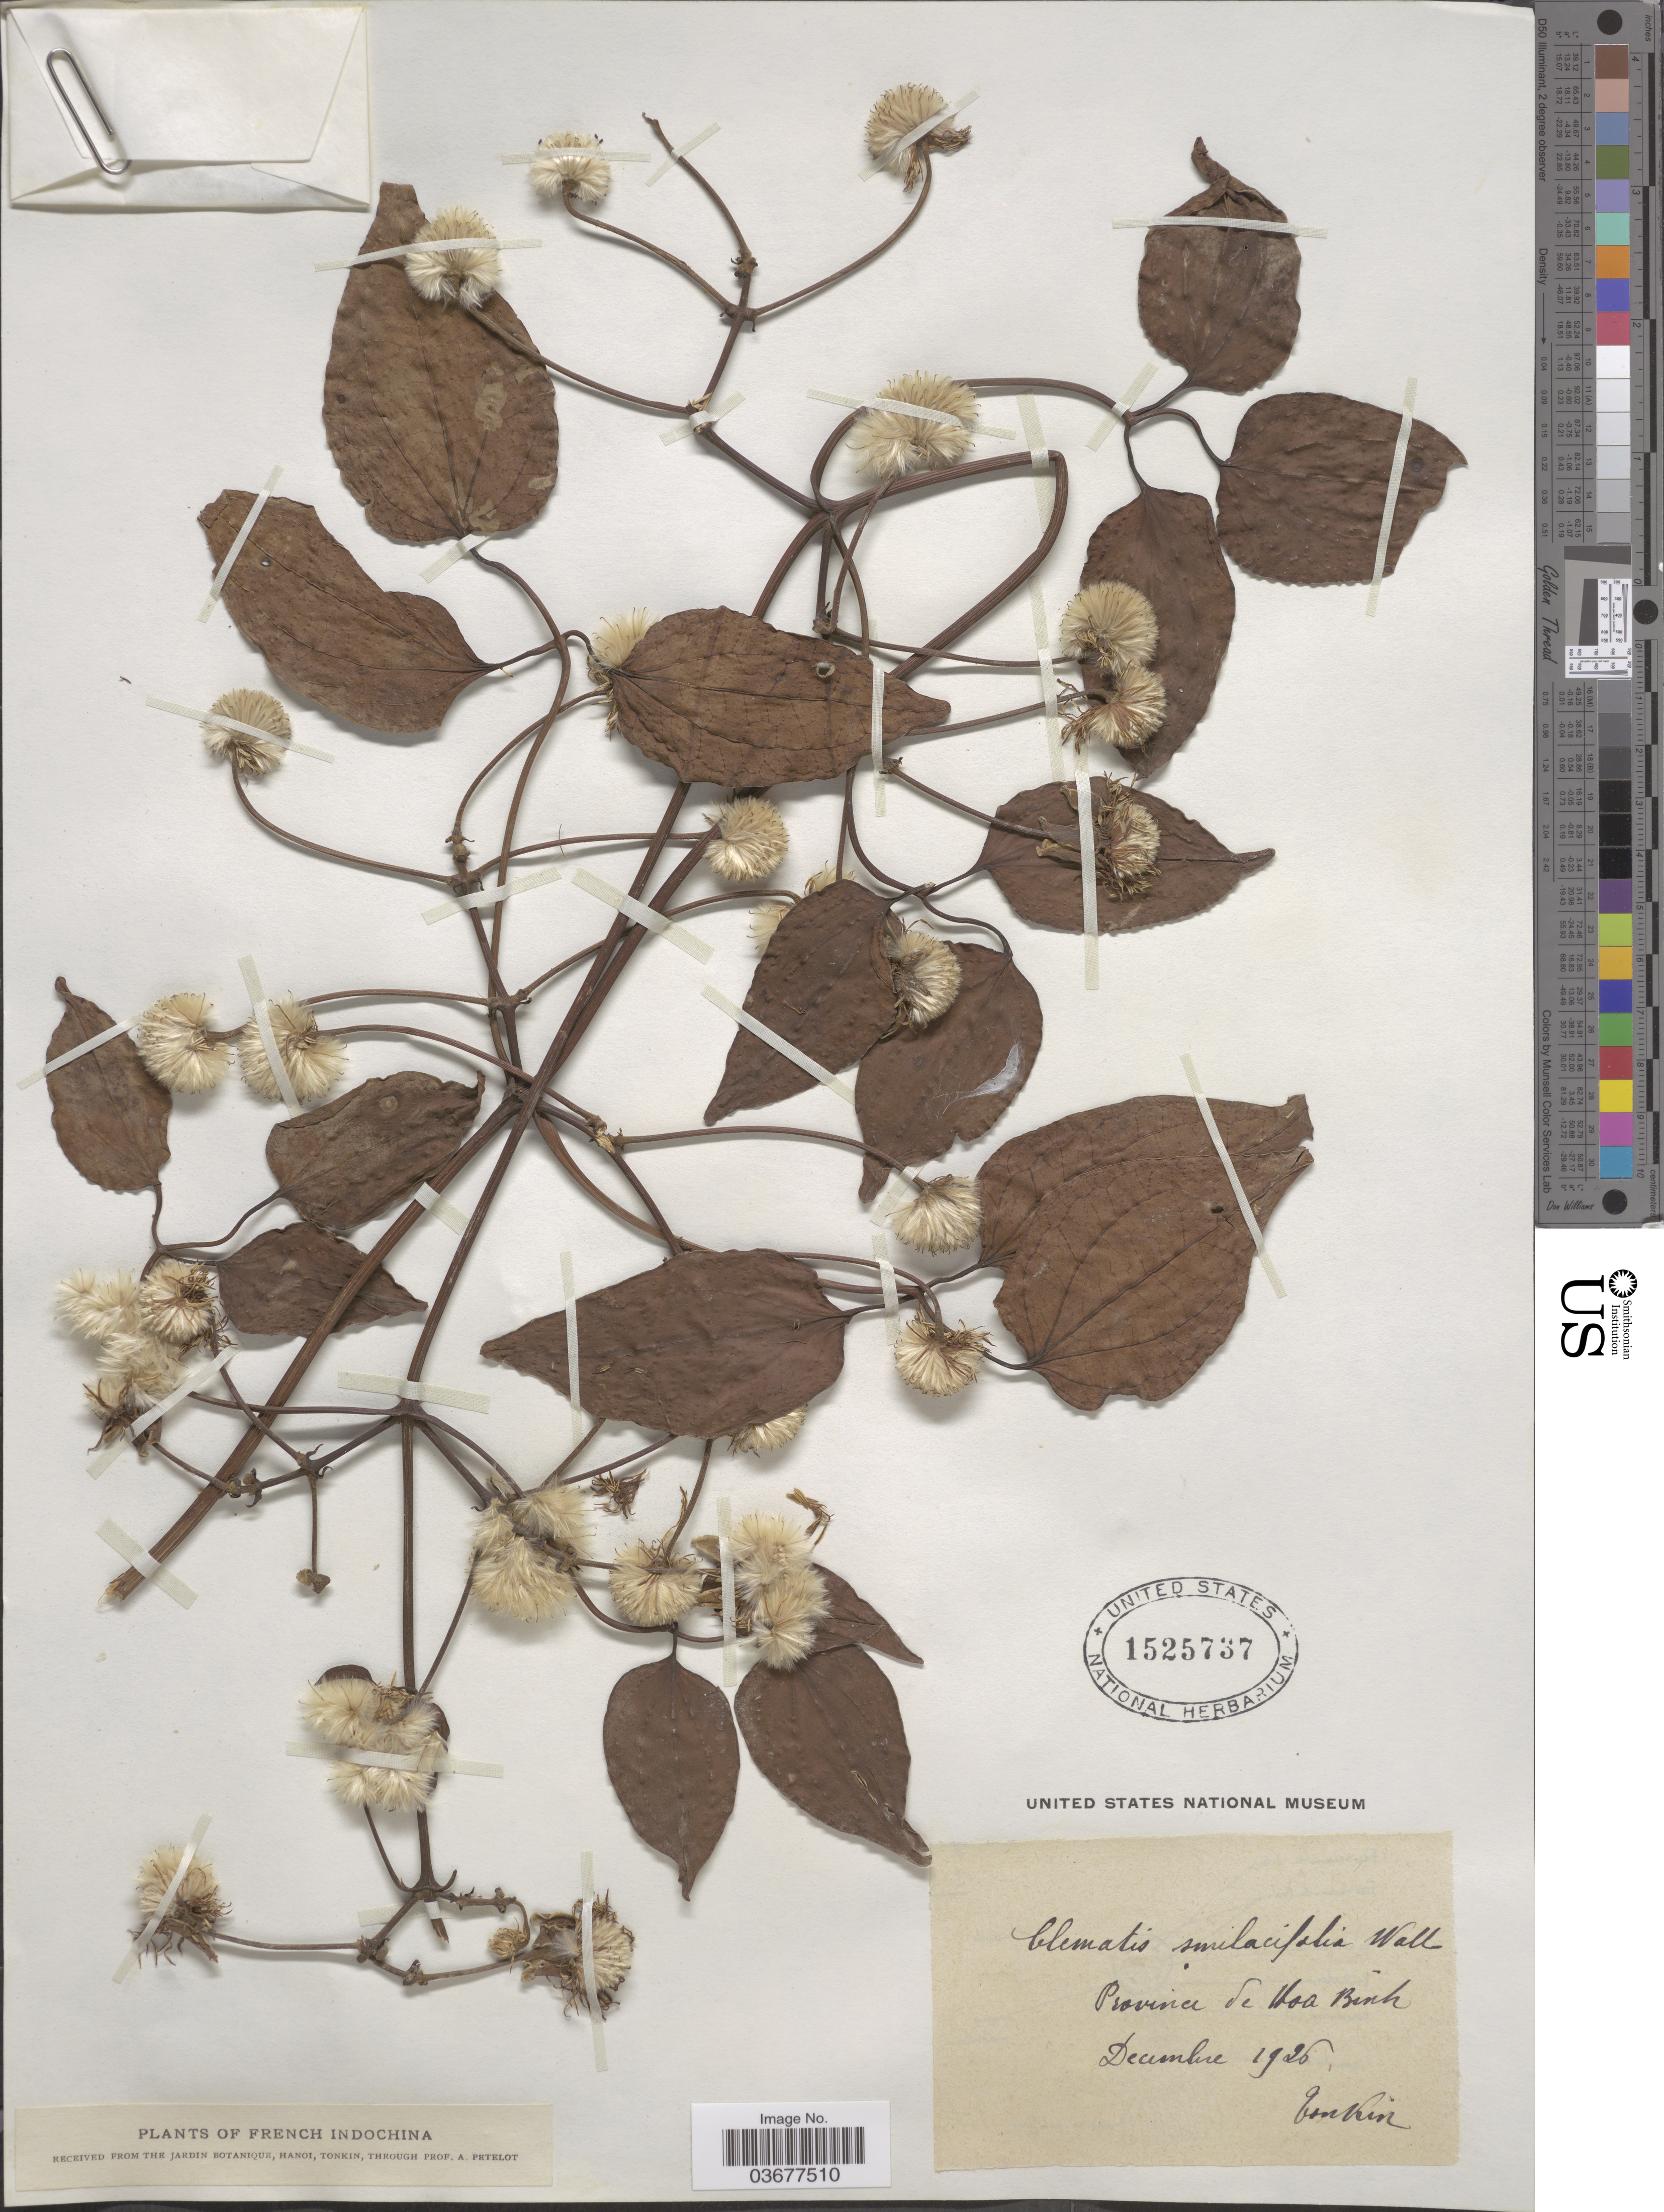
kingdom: Plantae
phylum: Tracheophyta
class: Magnoliopsida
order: Ranunculales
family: Ranunculaceae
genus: Clematis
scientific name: Clematis smilacifolia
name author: Wall.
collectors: A. Petelot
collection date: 1926-12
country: Vietnam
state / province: Hoa Binh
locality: Tonkin. French Indochina.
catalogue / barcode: US 1525737